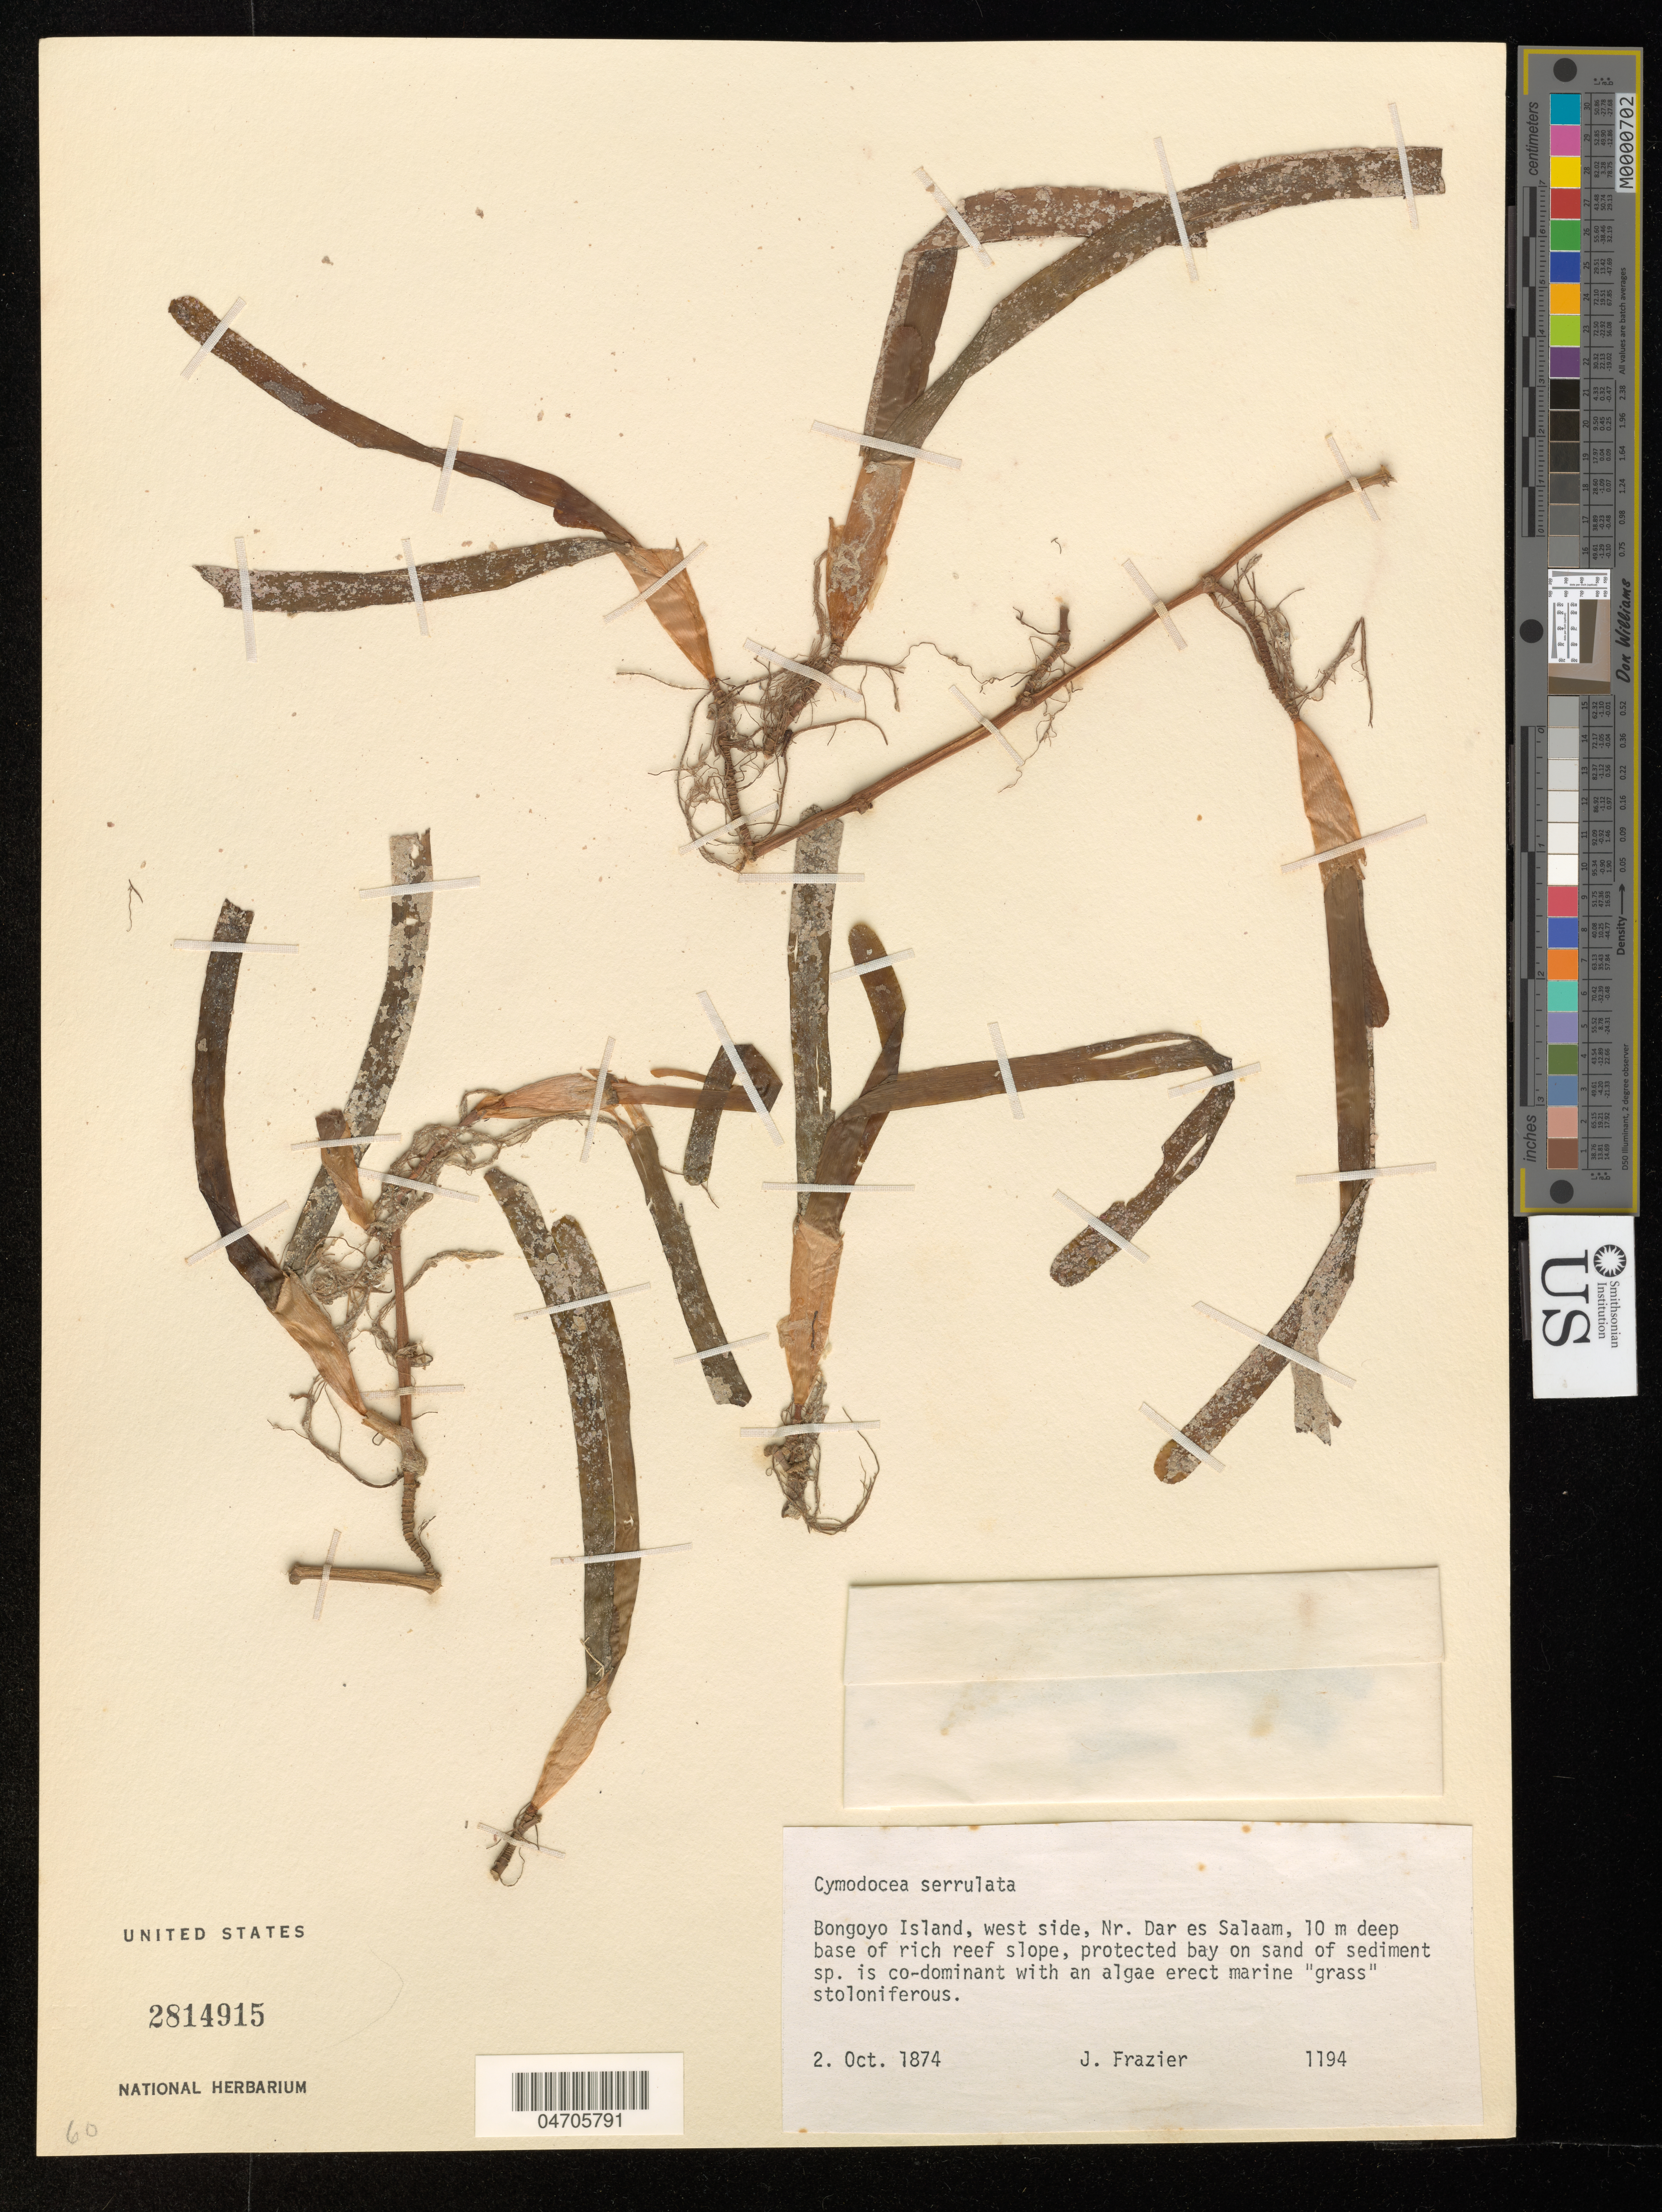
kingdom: Plantae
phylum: Tracheophyta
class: Liliopsida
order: Alismatales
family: Cymodoceaceae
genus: Cymodocea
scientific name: Cymodocea serrulata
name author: (R. Br.) Magnus & Ashers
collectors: J. Frazier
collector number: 1194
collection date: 1874-10-02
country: Tanzania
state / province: Dar es Salaam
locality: Bongoyo Island, west side.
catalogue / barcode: US 2814915